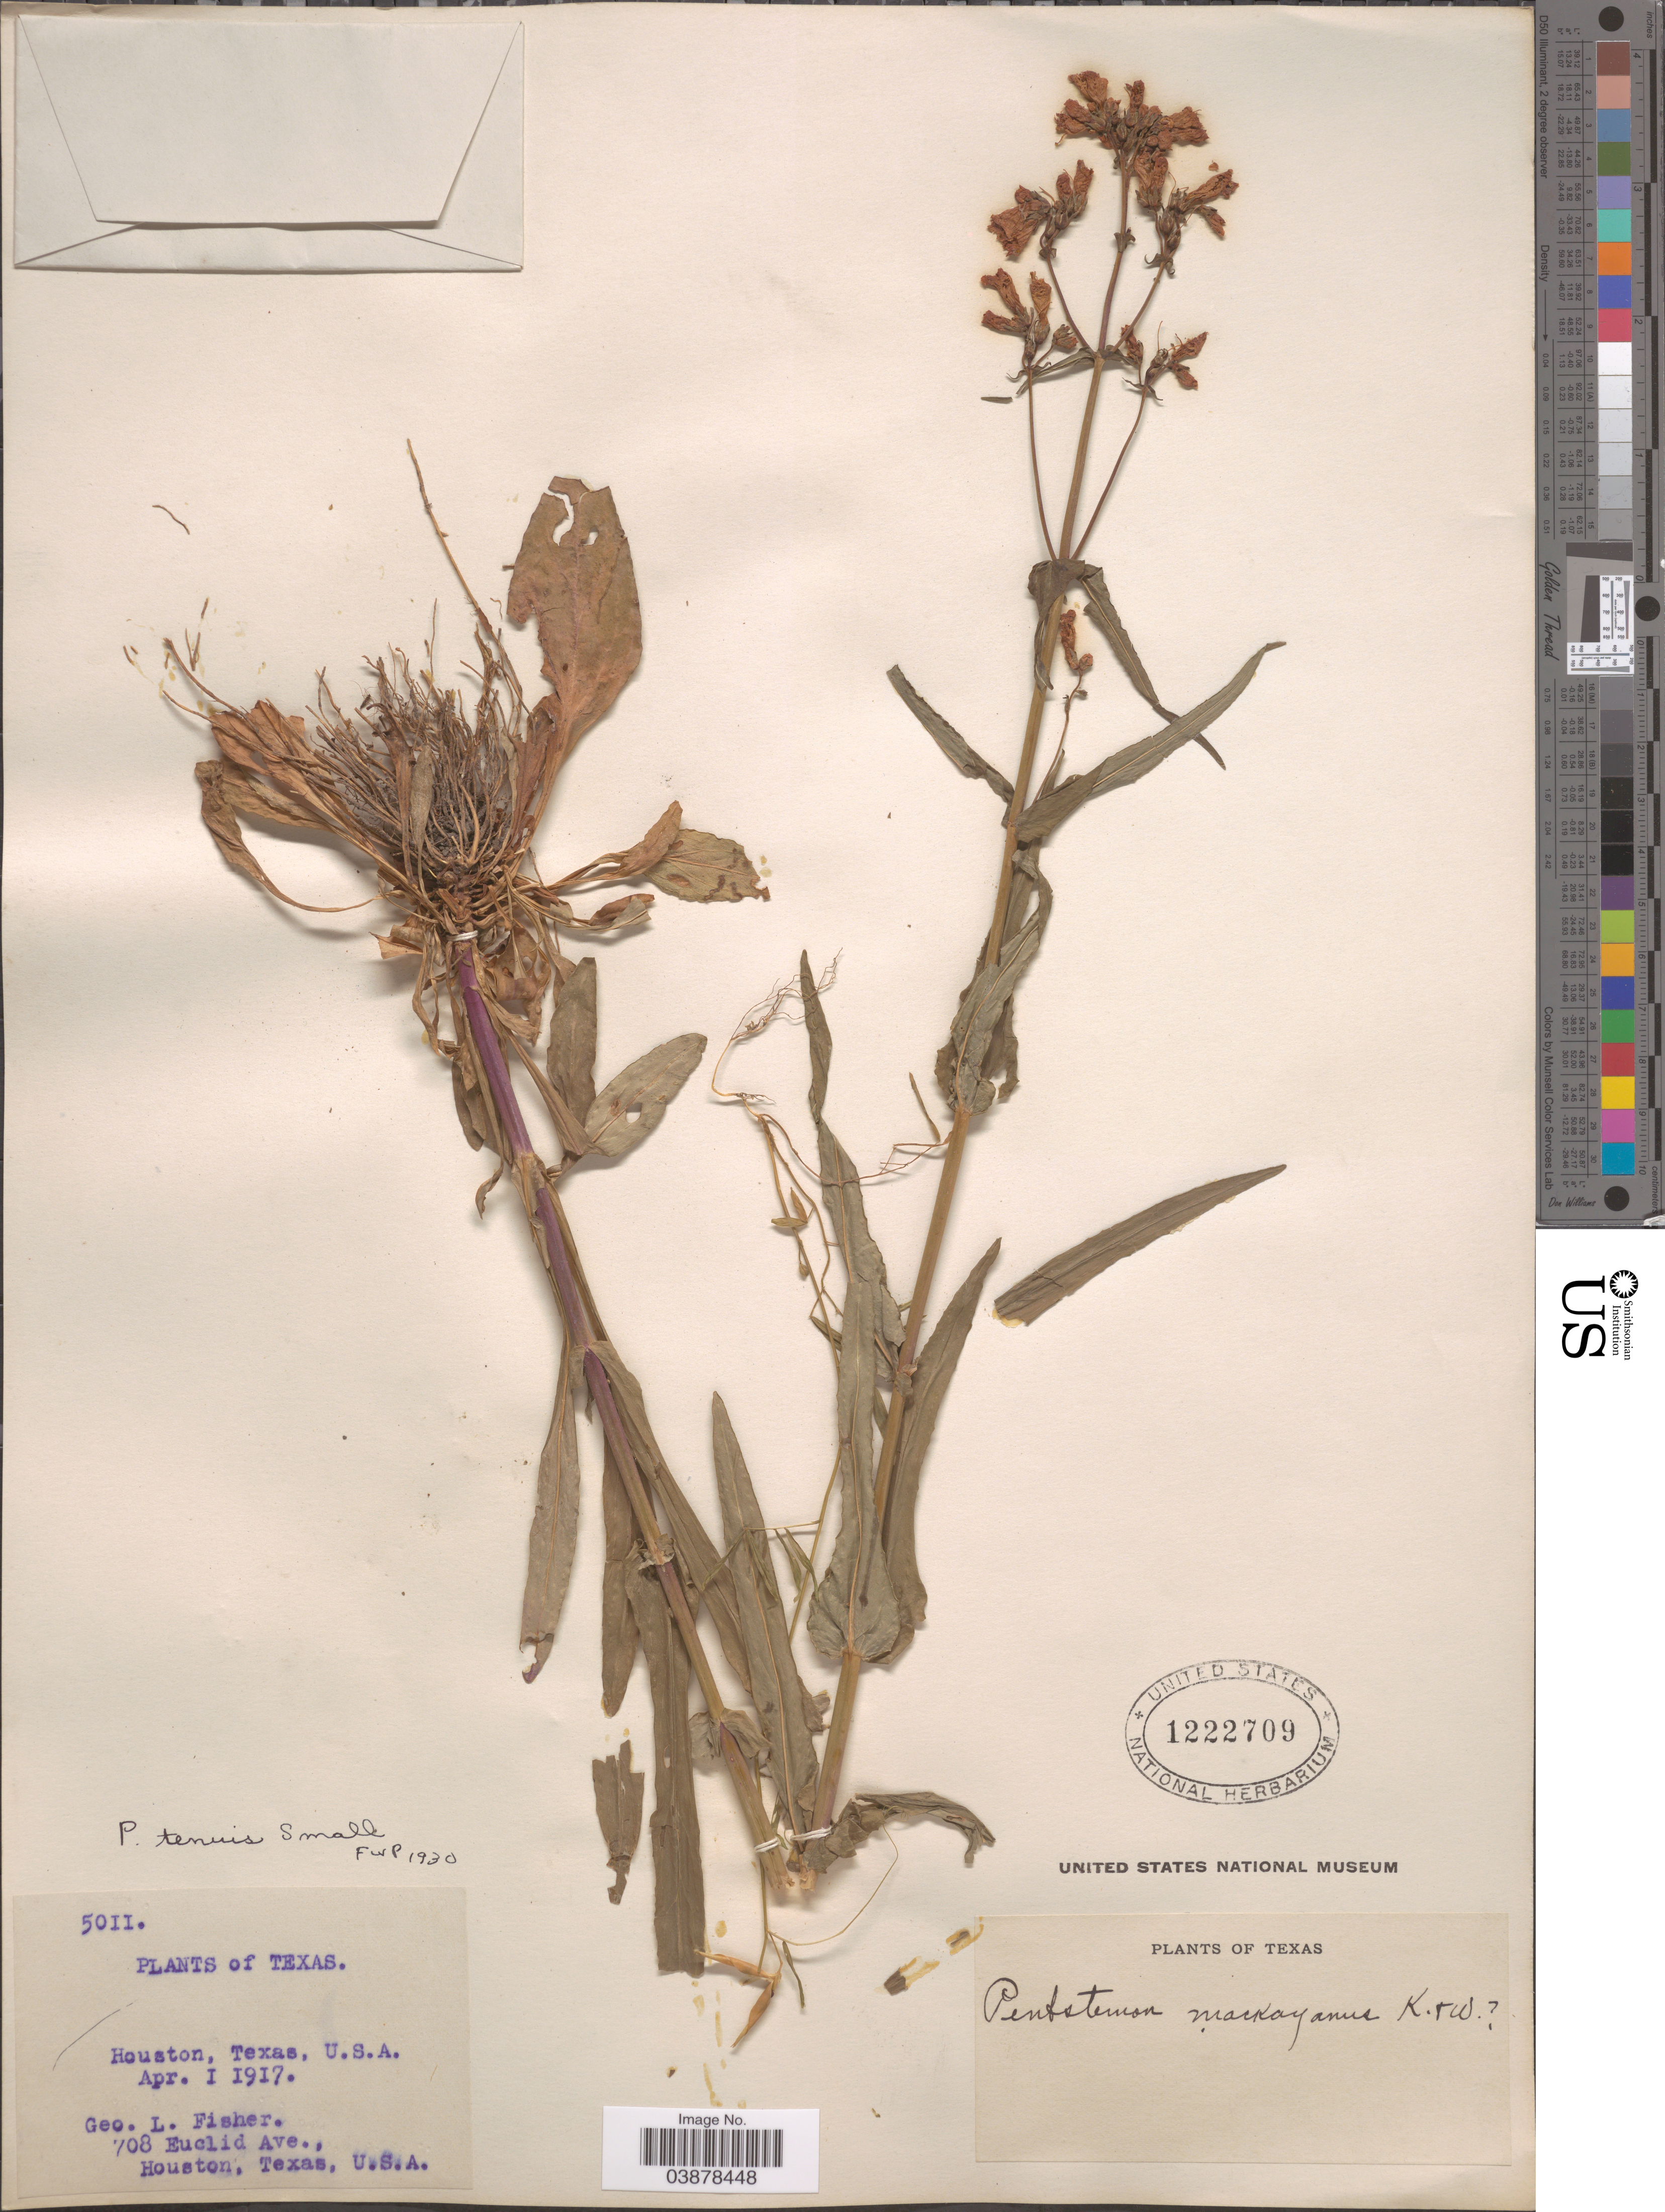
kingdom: Plantae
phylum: Tracheophyta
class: Magnoliopsida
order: Lamiales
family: Plantaginaceae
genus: Penstemon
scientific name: Penstemon tenuis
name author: Small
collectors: G. L. Fisher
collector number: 5011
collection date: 1917-04-01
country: United States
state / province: Texas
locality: Houston.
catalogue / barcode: US 1222709